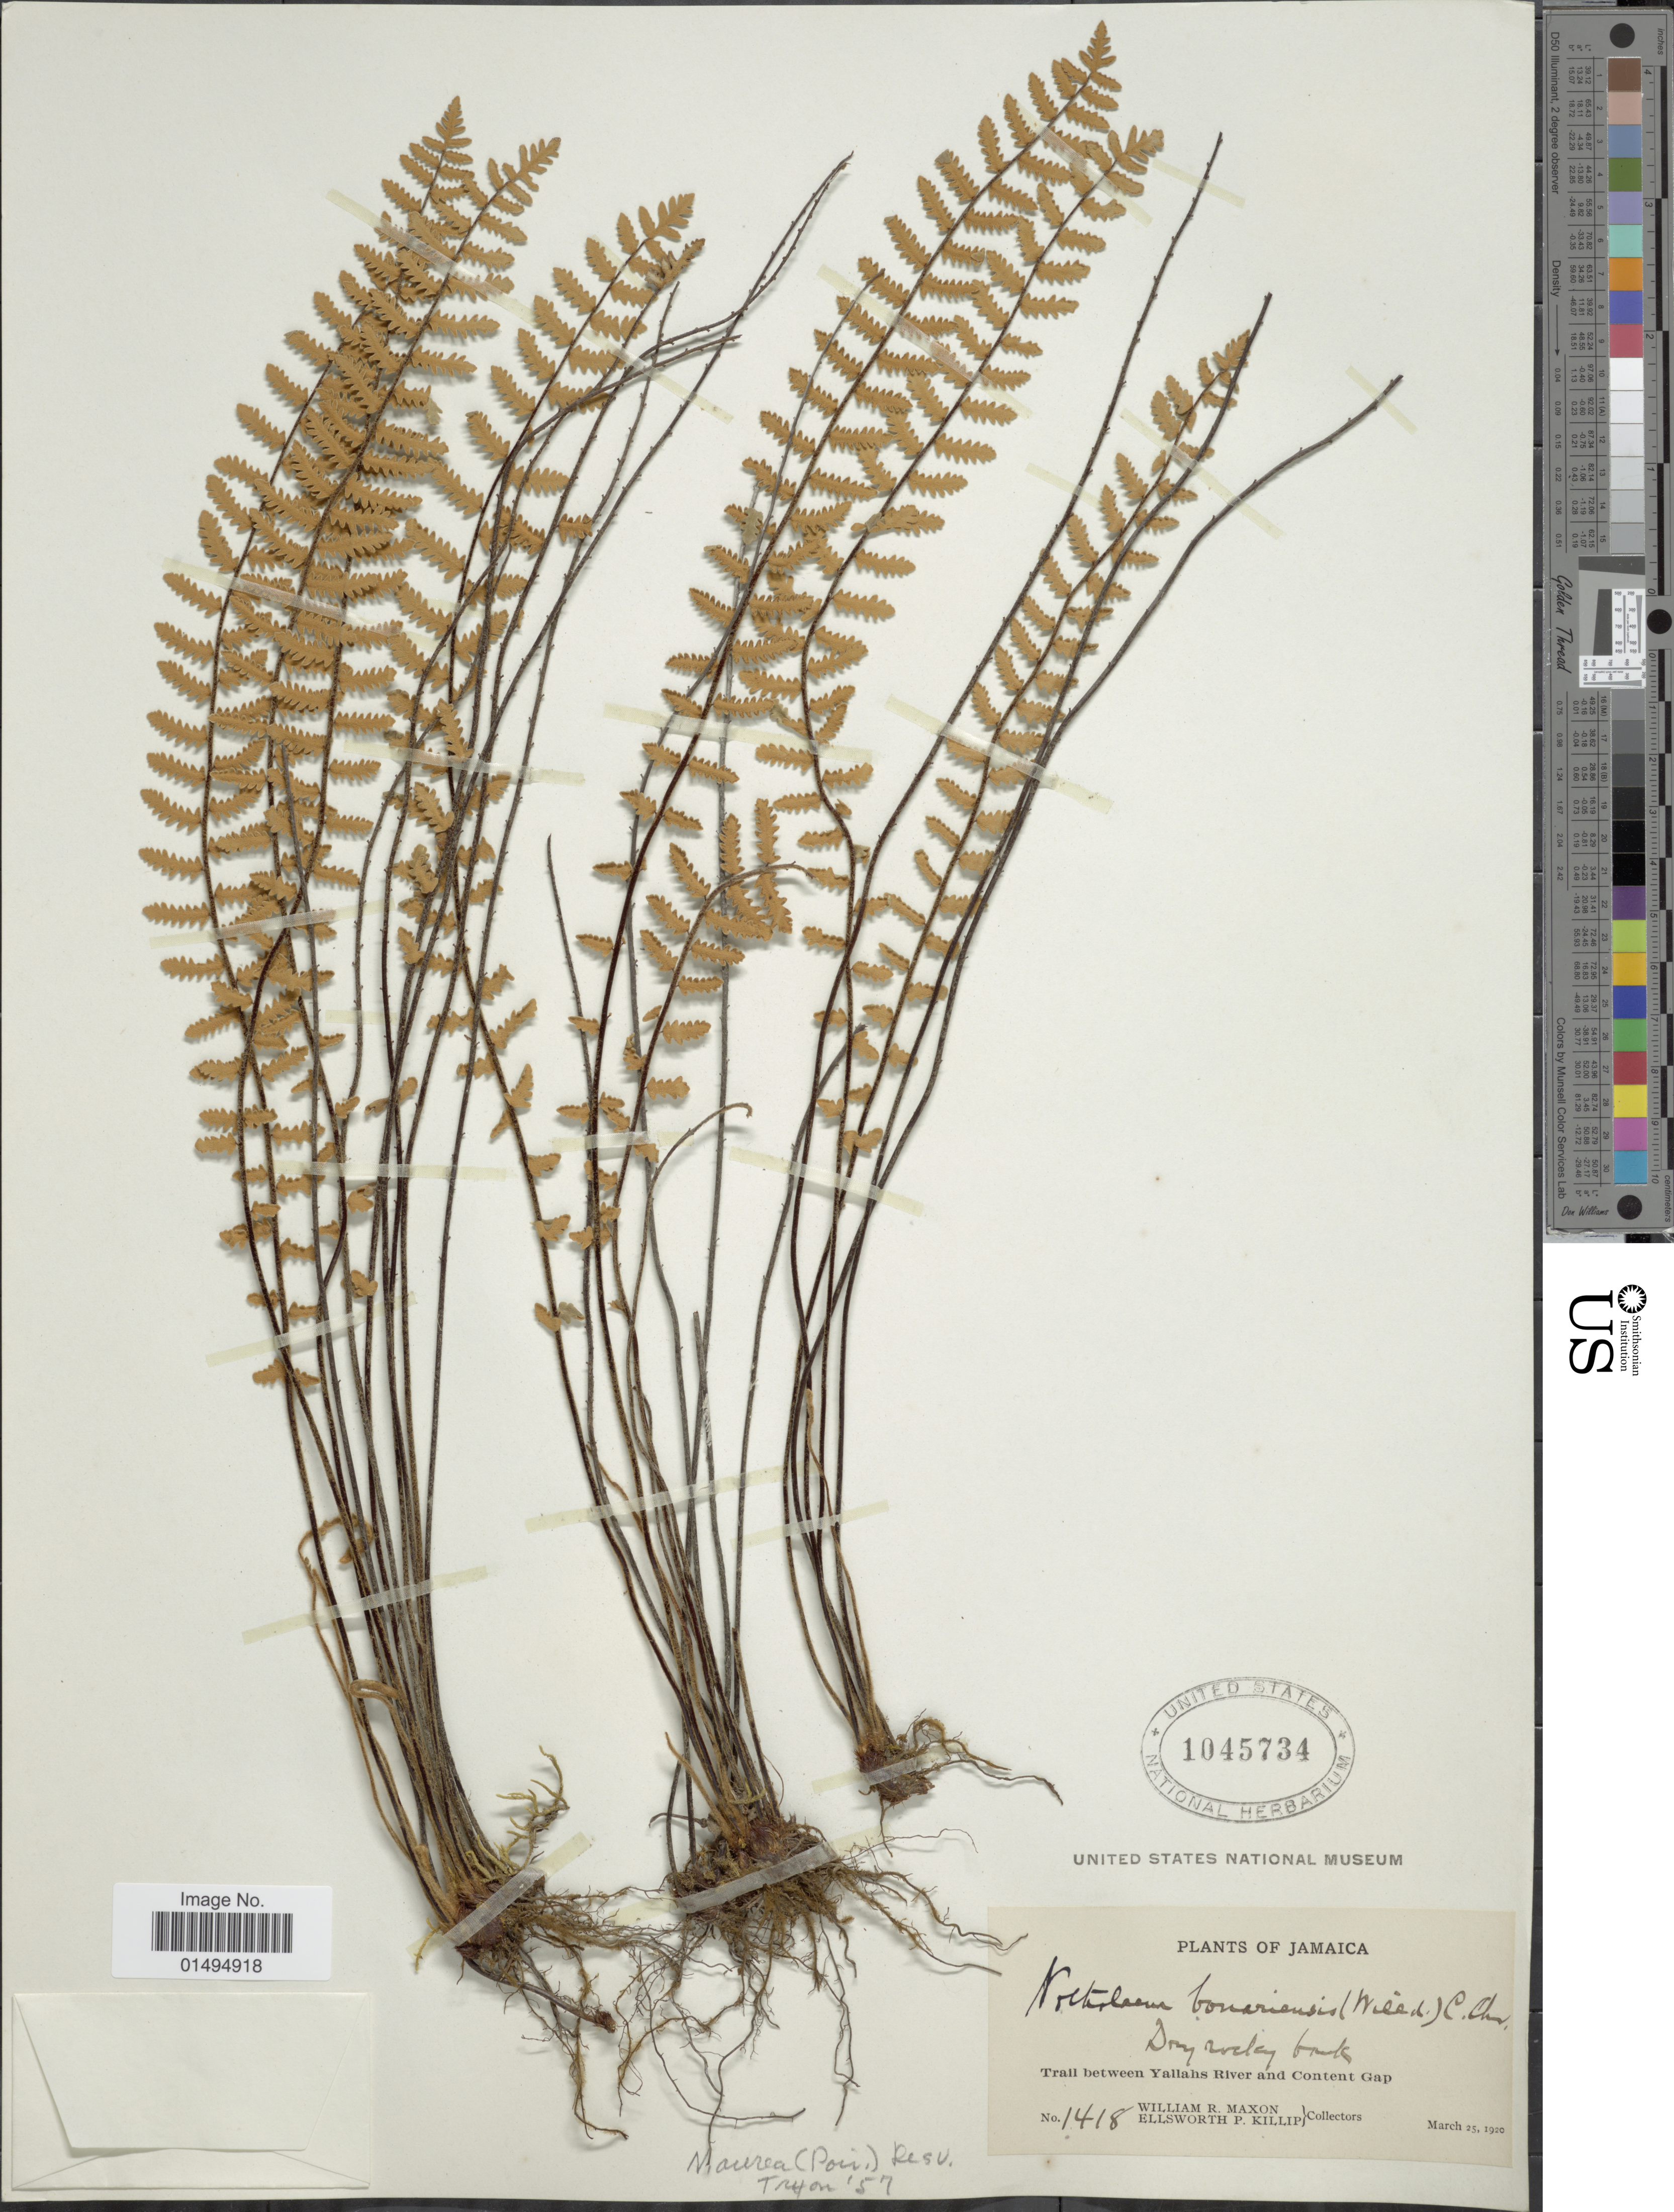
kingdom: Plantae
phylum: Tracheophyta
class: Polypodiopsida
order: Polypodiales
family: Pteridaceae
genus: Myriopteris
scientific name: Myriopteris aurea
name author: (Poir.) Grusz & Windham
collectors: W. R. Maxon & E. P. Killip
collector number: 1418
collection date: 1920-03-25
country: Jamaica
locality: Trail between Yallahs River and Content Gap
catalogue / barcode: US 1045734